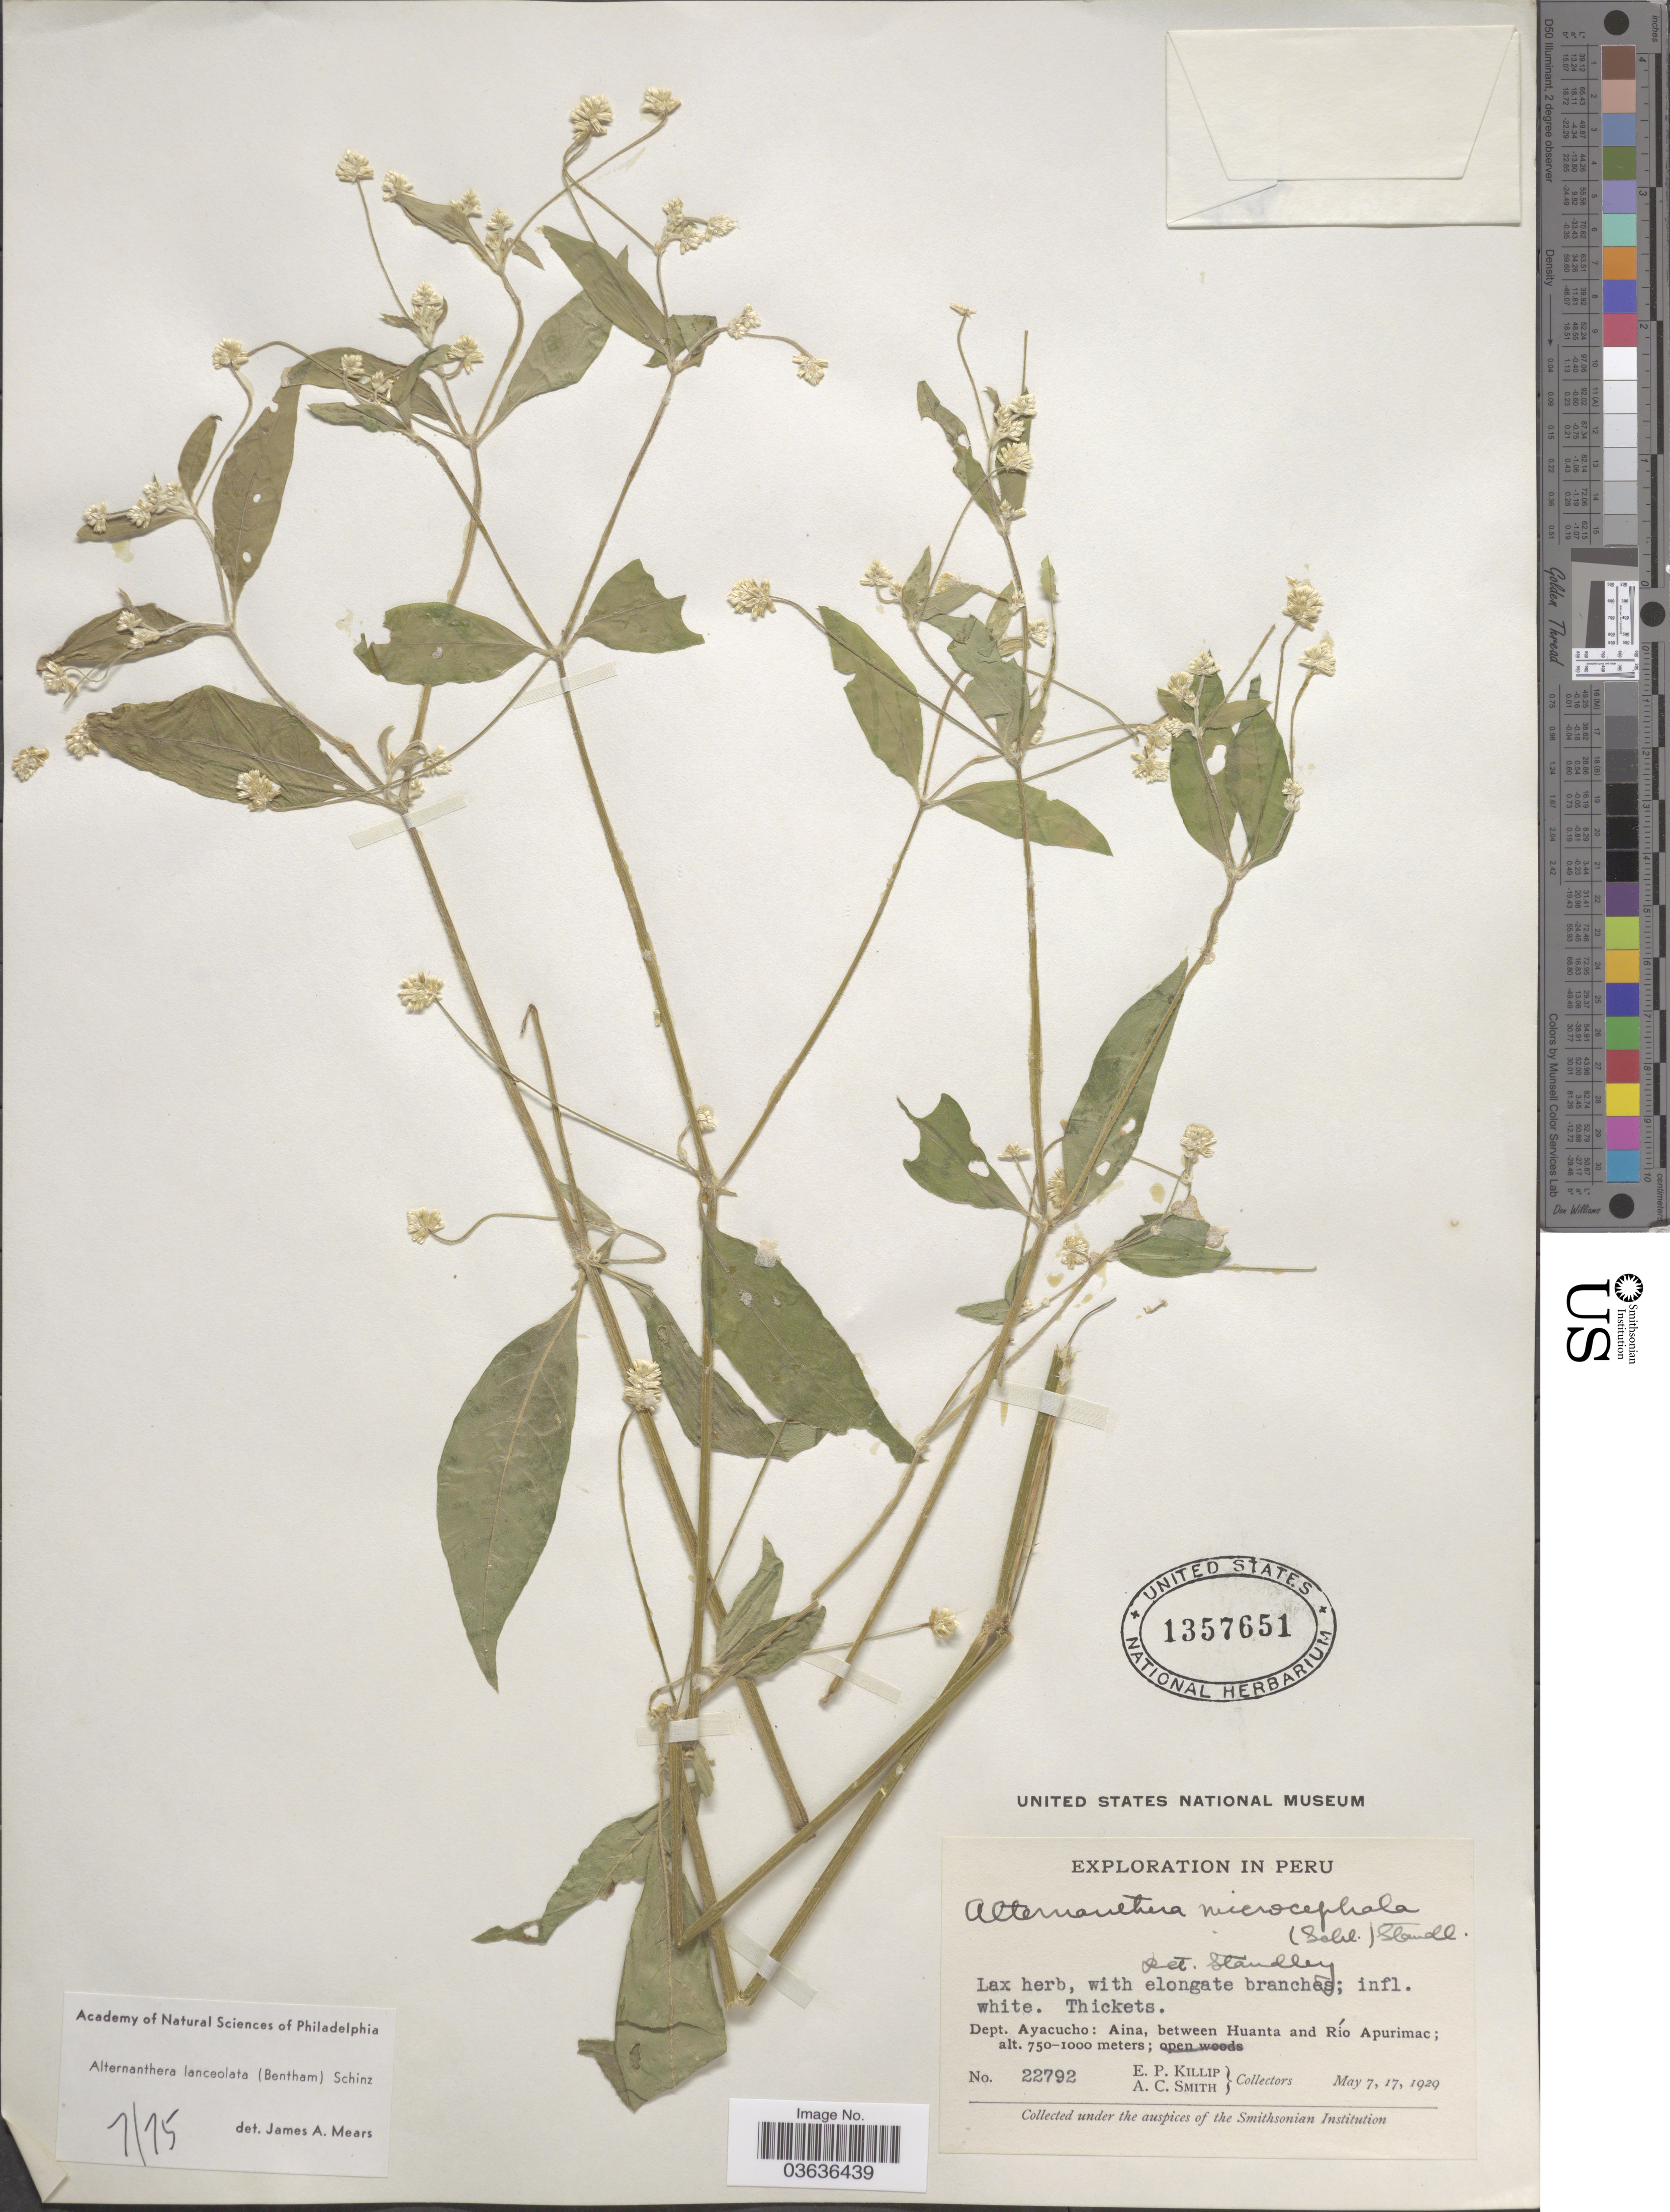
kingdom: Plantae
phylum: Tracheophyta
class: Magnoliopsida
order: Caryophyllales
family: Amaranthaceae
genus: Alternanthera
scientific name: Alternanthera lanceolata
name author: (Benth.) Schinz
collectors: E. P. Killip & A. C. Smith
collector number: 22792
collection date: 1929-05-07/1929-05-17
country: Peru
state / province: Ayacucho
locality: Dept. Ayacucho: Aina, between Huanta and Río Apurimac.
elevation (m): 750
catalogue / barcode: US 1357651